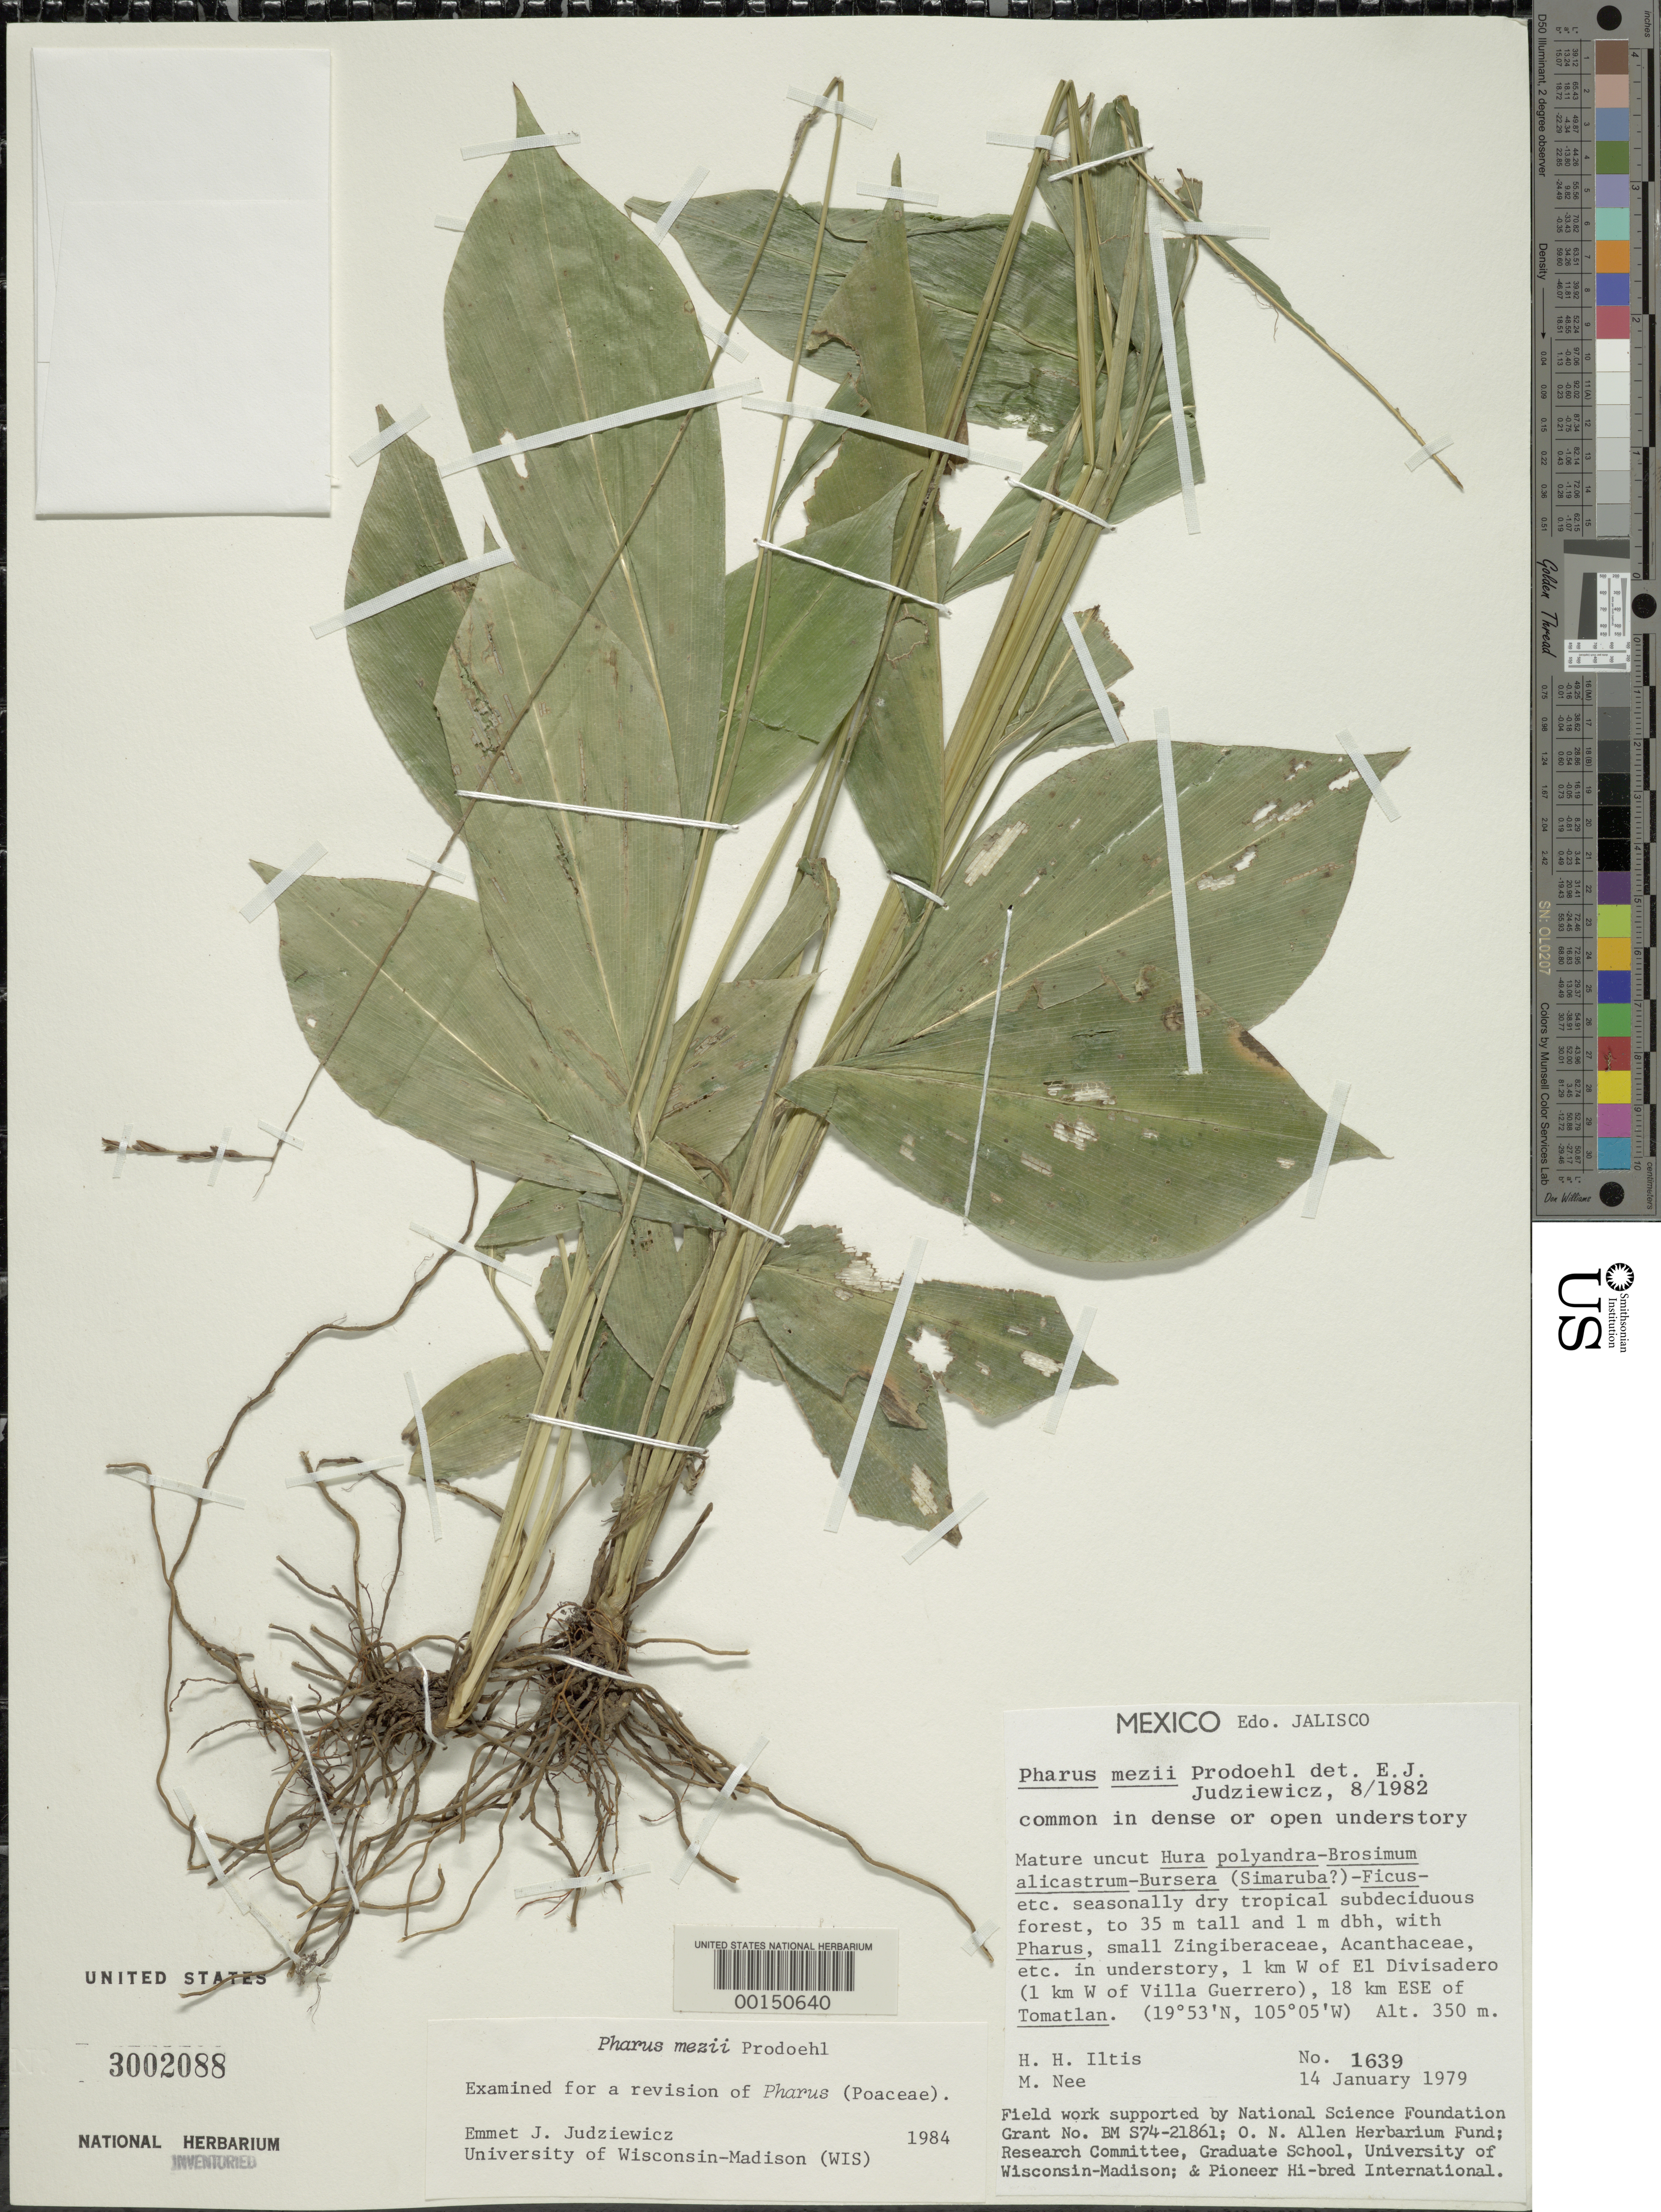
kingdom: Plantae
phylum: Tracheophyta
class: Liliopsida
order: Poales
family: Poaceae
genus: Pharus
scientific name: Pharus mezii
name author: Prod.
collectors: H. H. Iltis & M. Nee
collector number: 1639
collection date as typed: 14 Jan 1979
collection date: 1979-01-14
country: Mexico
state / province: Jalisco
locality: Tomatlan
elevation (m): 350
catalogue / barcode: US 3002088